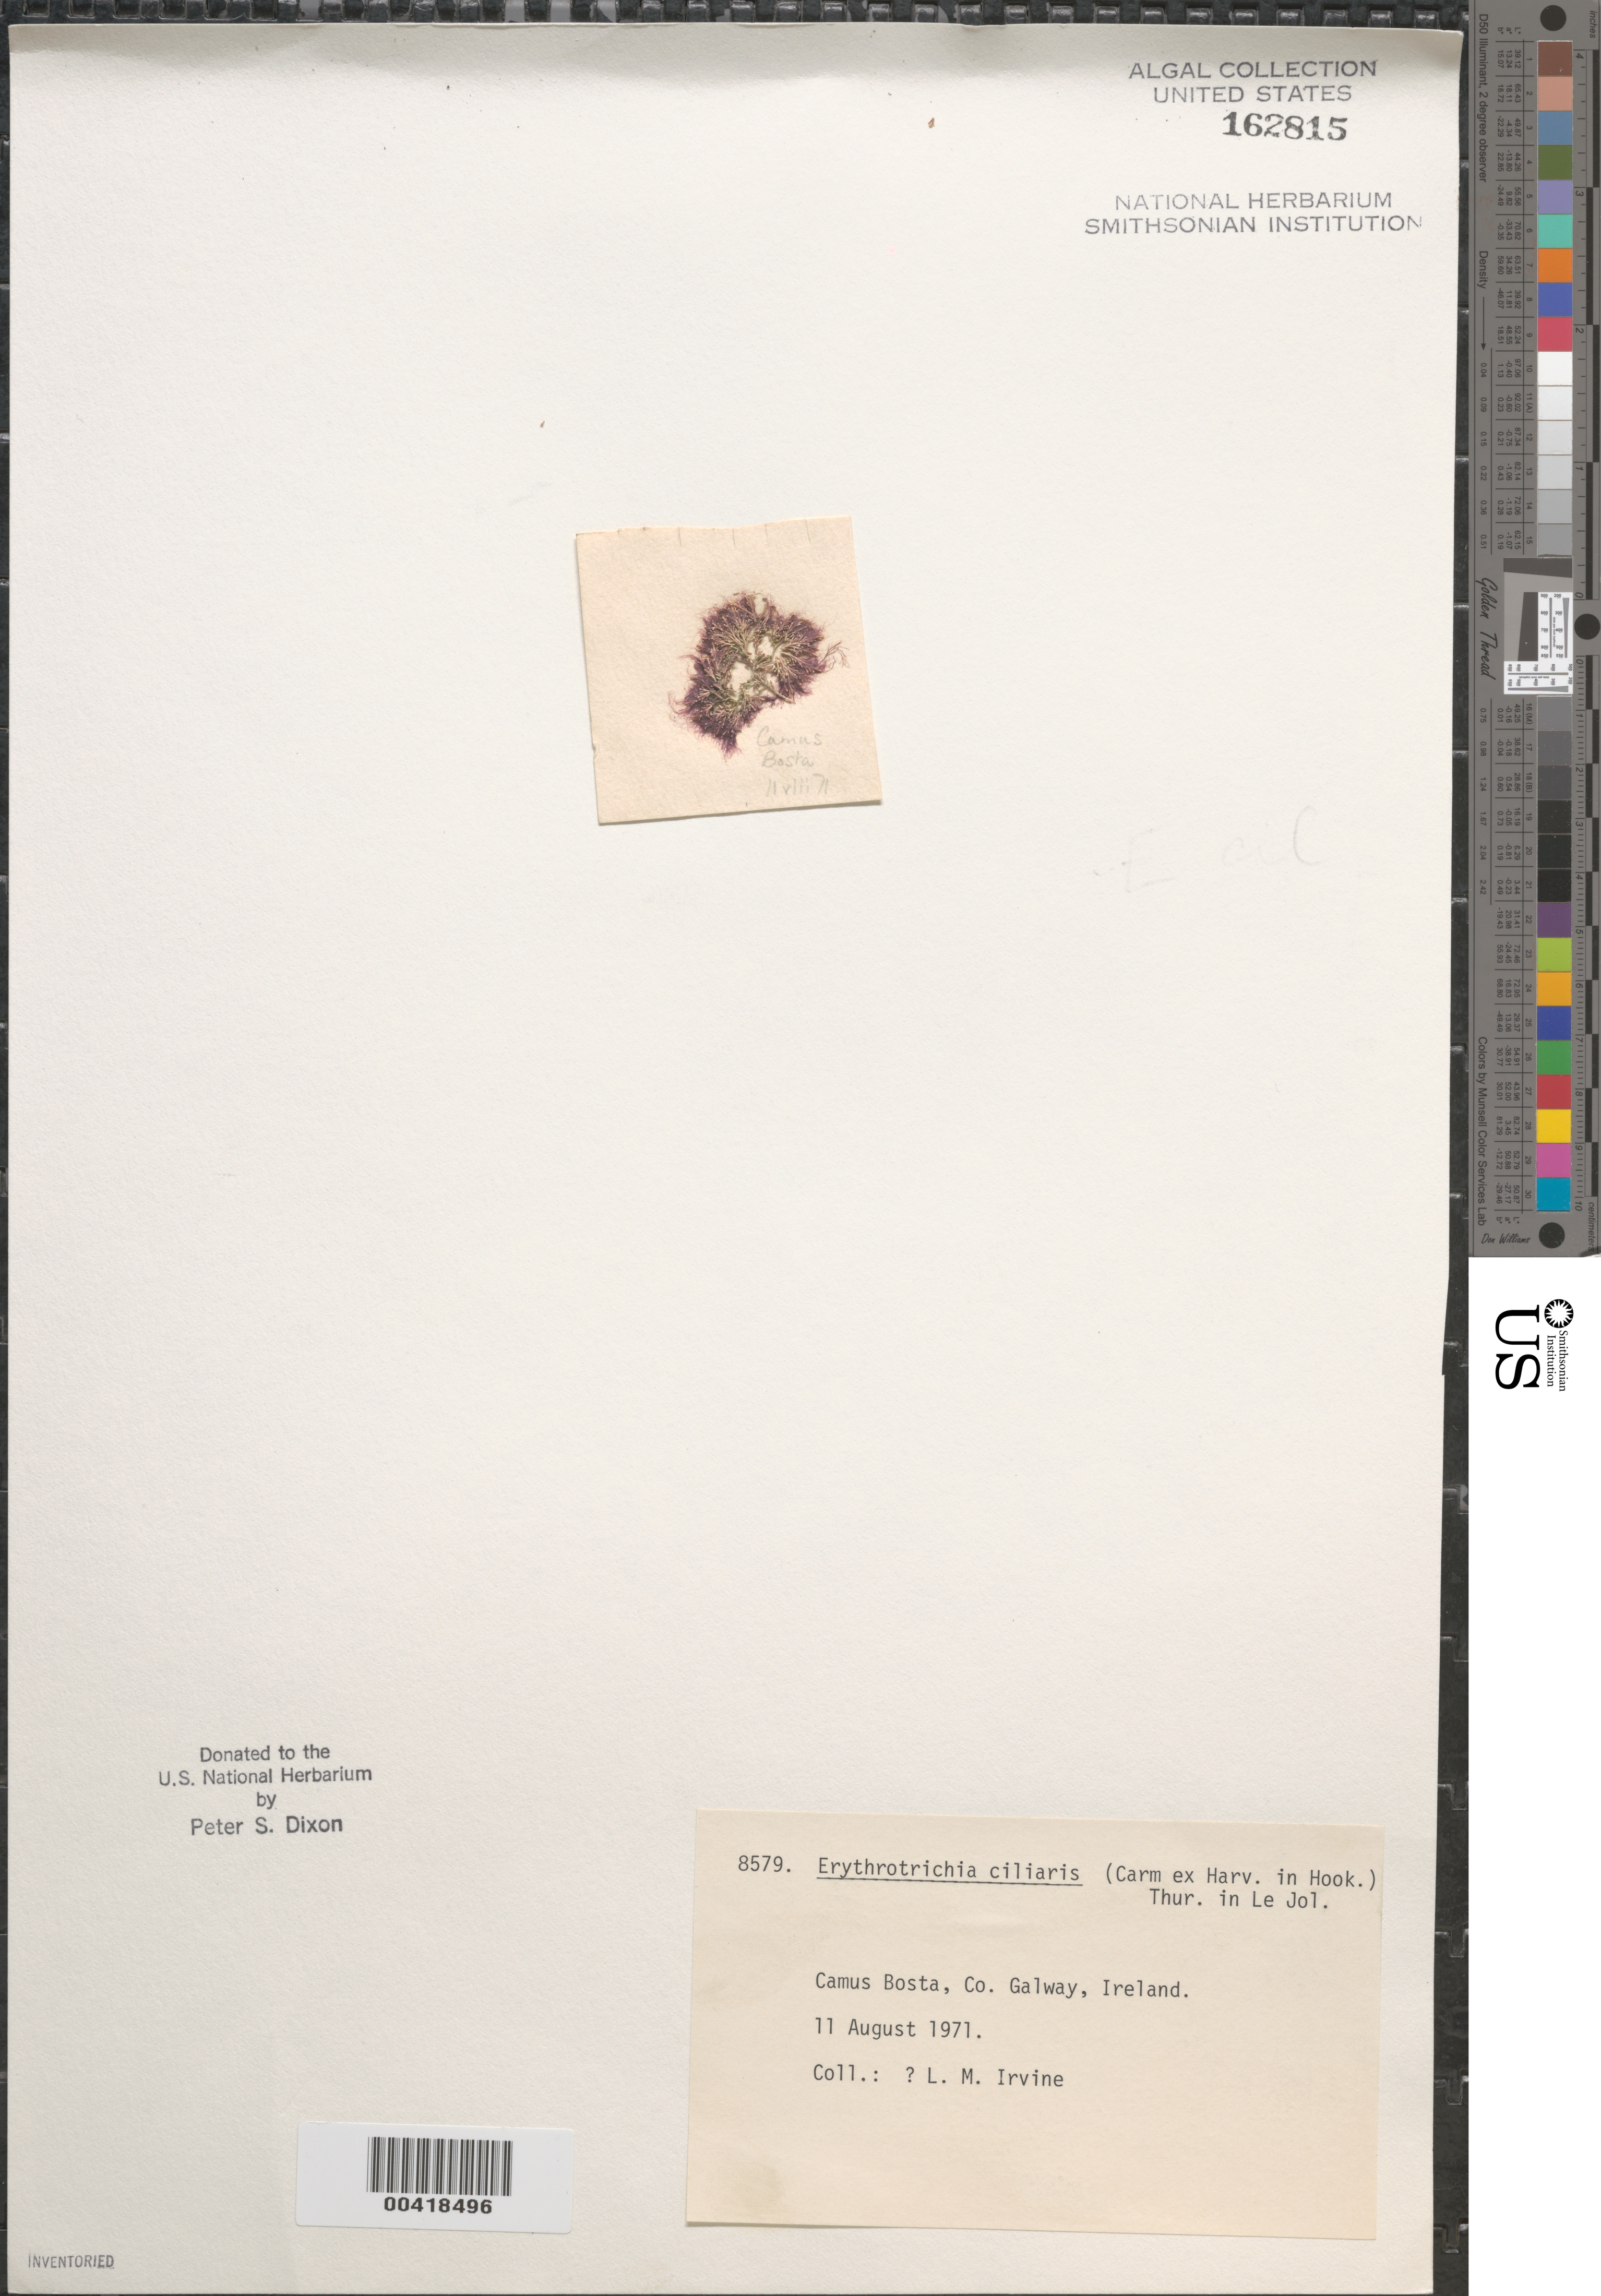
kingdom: Plantae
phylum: Rhodophyta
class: Compsopogonophyceae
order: Erythropeltidales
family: Erythrotrichiaceae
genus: Porphyrostromium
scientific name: Porphyrostromium ciliare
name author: (Carmichael) M.J. Wynne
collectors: L. M. Irvine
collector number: PSD 8579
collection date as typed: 11 Aug 1971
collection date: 1971-08-11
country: Ireland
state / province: Connaught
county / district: Galway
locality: Camus Bosta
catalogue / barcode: US 162815